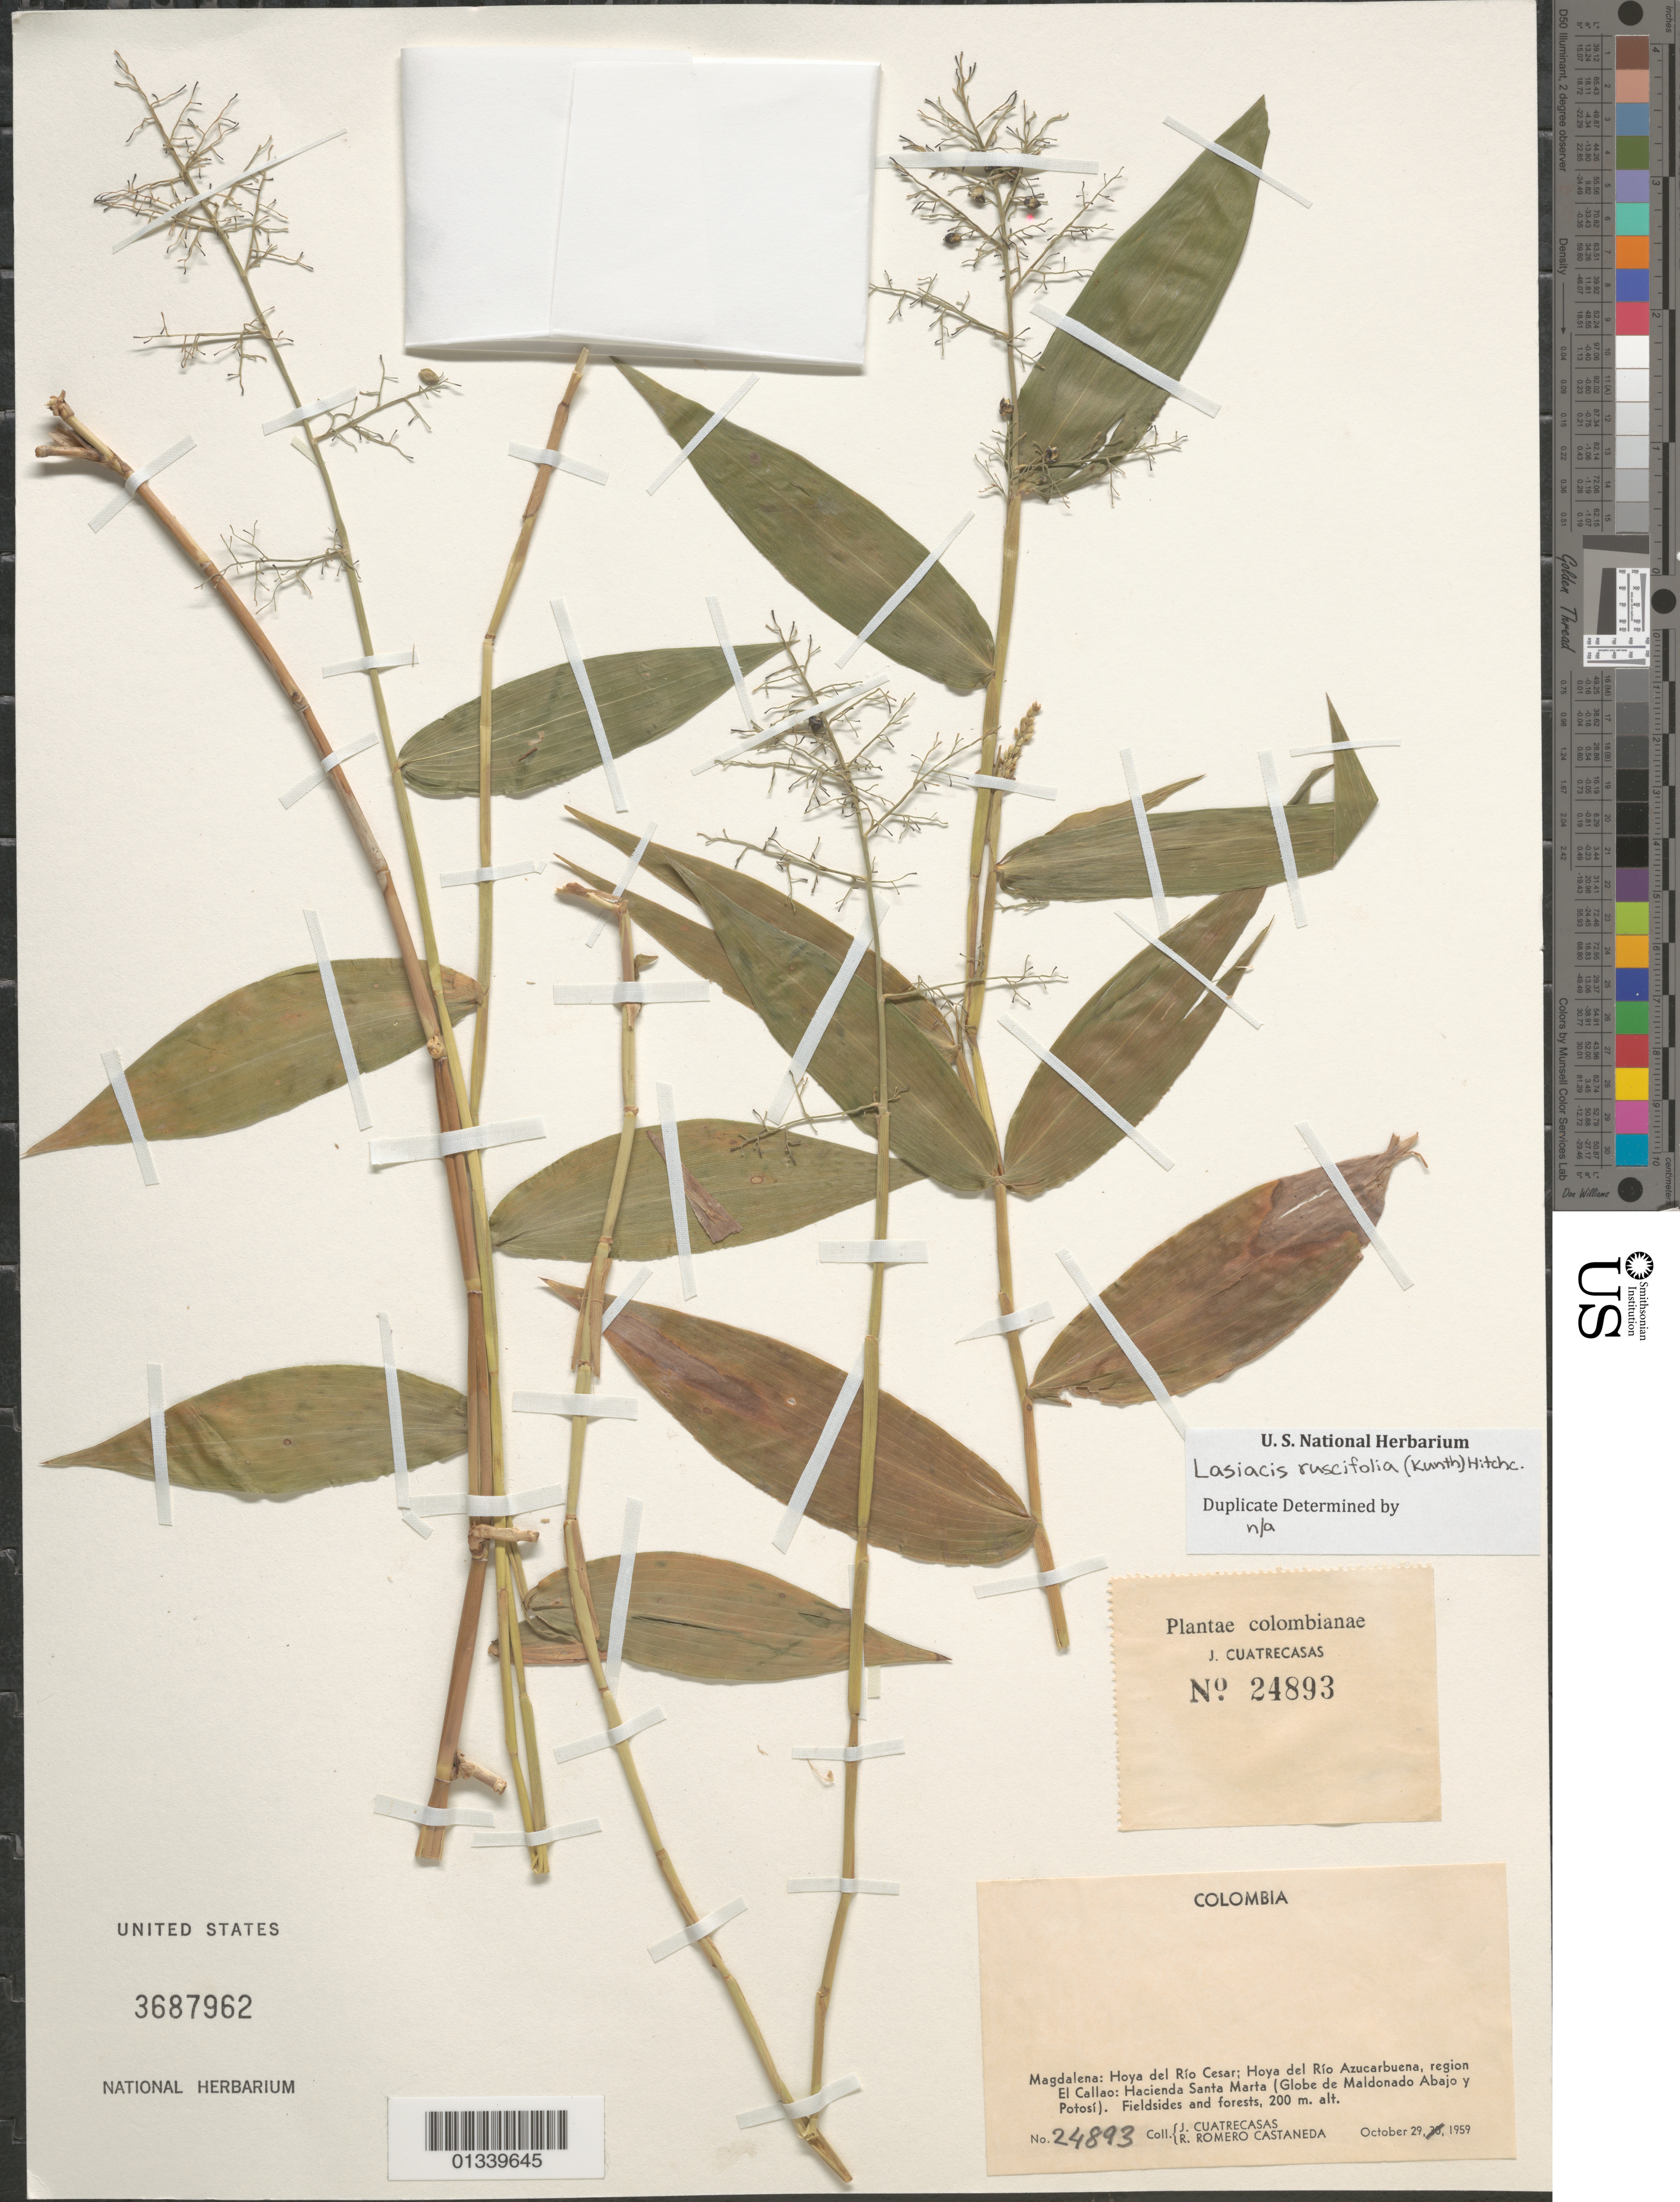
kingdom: Plantae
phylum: Tracheophyta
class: Liliopsida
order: Poales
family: Poaceae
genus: Lasiacis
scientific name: Lasiacis ruscifolia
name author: (Kunth) Hitchc.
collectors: J. Cuatrecasas & R. Romero Castañeda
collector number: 24893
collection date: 1959-10-29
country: Colombia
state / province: Magdalena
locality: Hoya del Rio Cesar; Hoya del Rio Azucarbuena, region El Callao: Hacienda Santa Marta (Glode de Maldonado Abajo y Potosi)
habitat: Fieldsides and forests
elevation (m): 200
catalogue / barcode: US 3687962